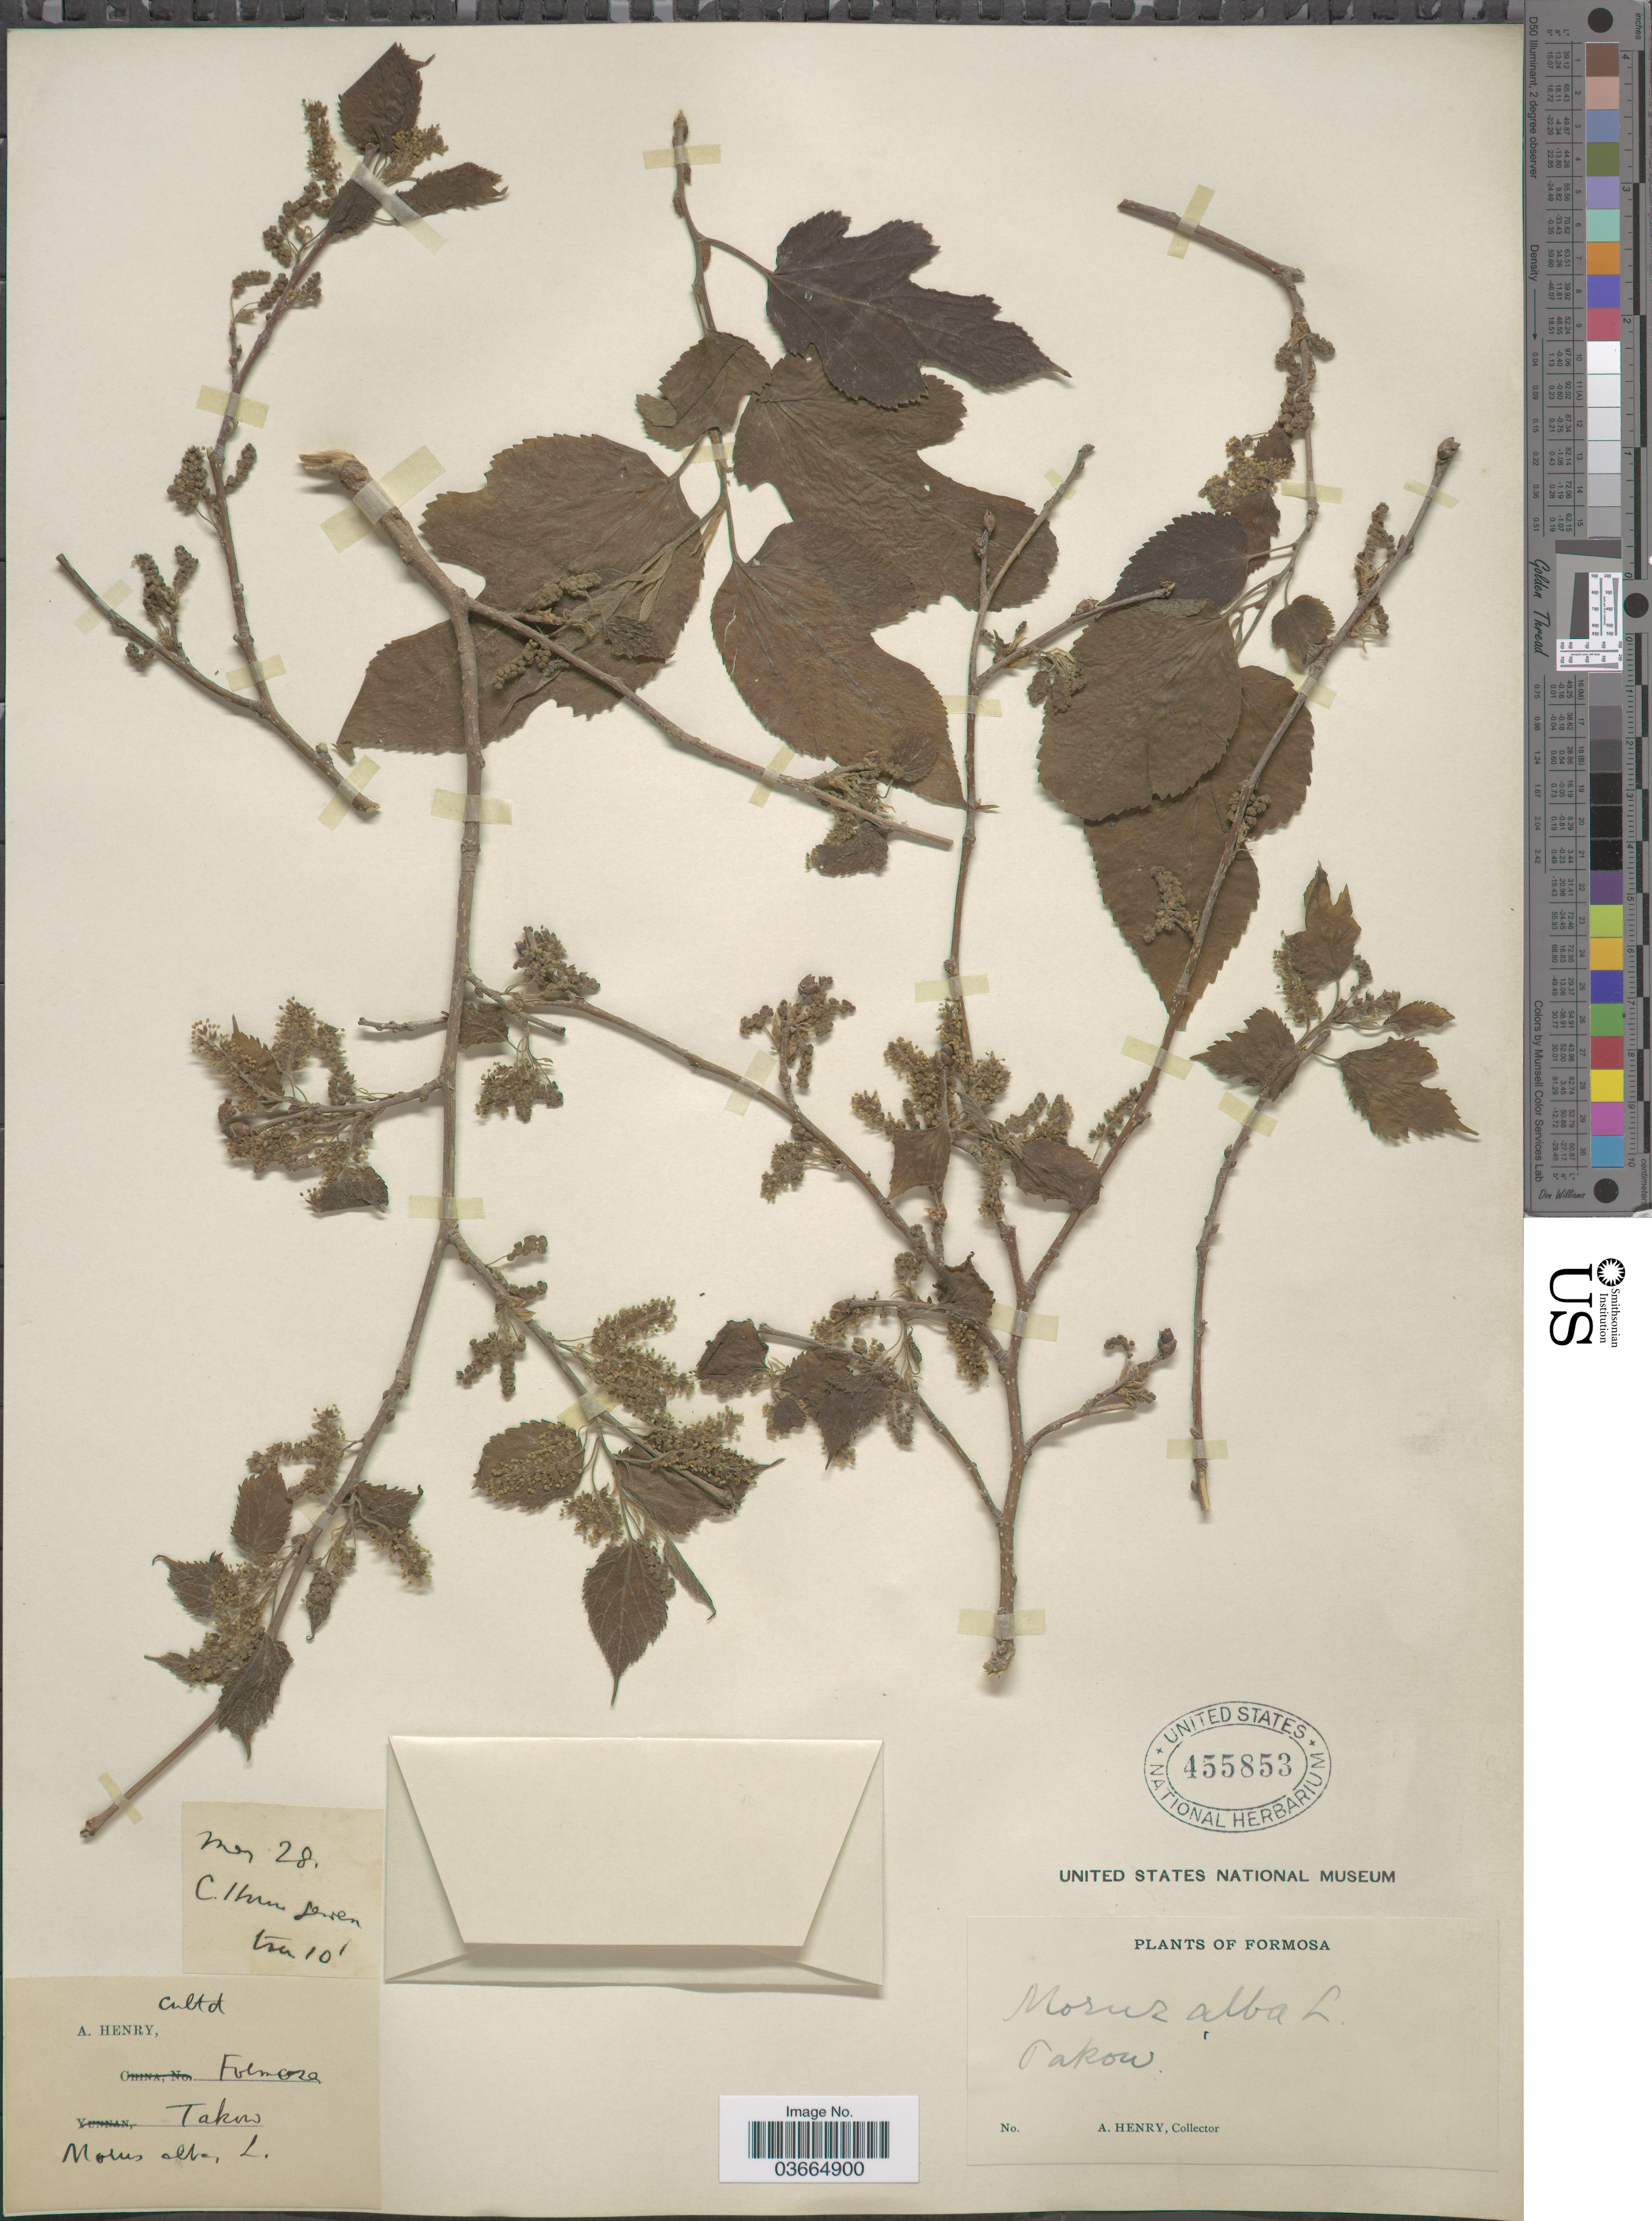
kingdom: Plantae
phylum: Tracheophyta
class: Magnoliopsida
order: Rosales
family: Moraceae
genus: Morus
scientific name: Morus acidosa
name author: Griff.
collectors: A. Henry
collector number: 28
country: Taiwan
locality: Formosa. Takow.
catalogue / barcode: US 455853